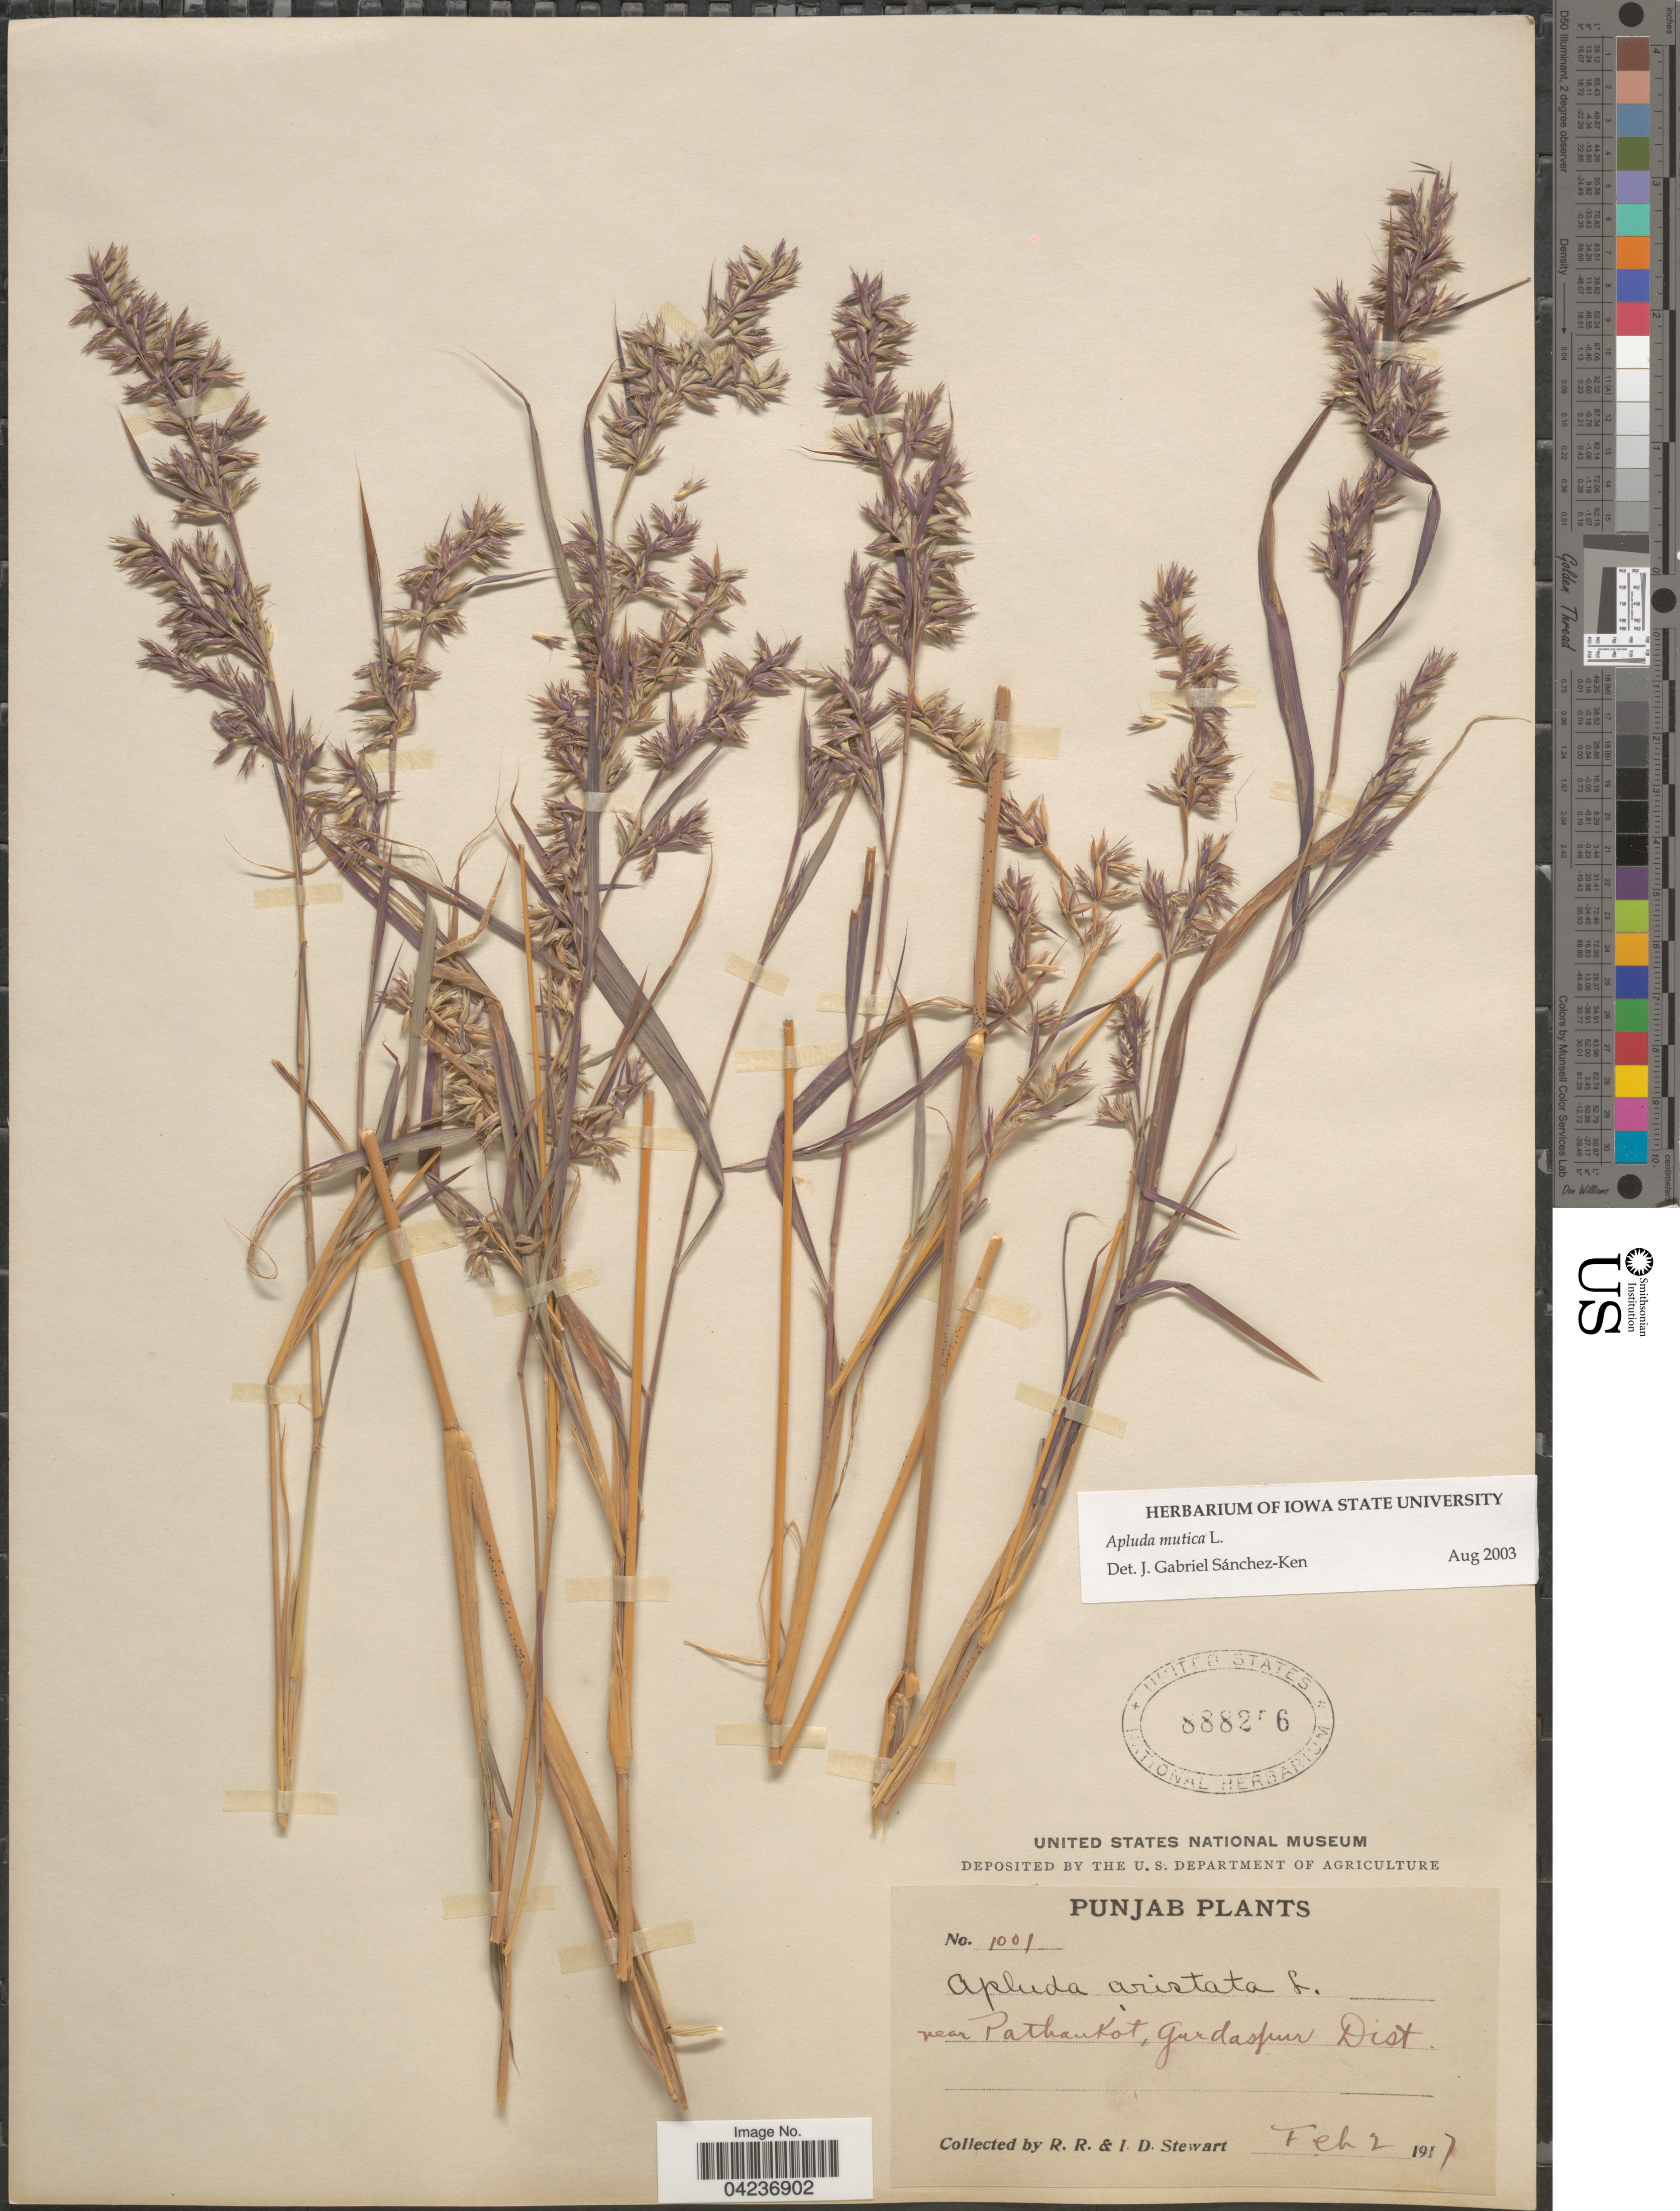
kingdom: Plantae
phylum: Tracheophyta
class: Liliopsida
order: Poales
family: Poaceae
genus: Apluda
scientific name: Apluda mutica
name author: L.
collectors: R. Stewart & I. Stewart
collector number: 1001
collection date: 1917-02-02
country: India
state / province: Punjab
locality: Near Pathankot, Gurdaspur Dist.